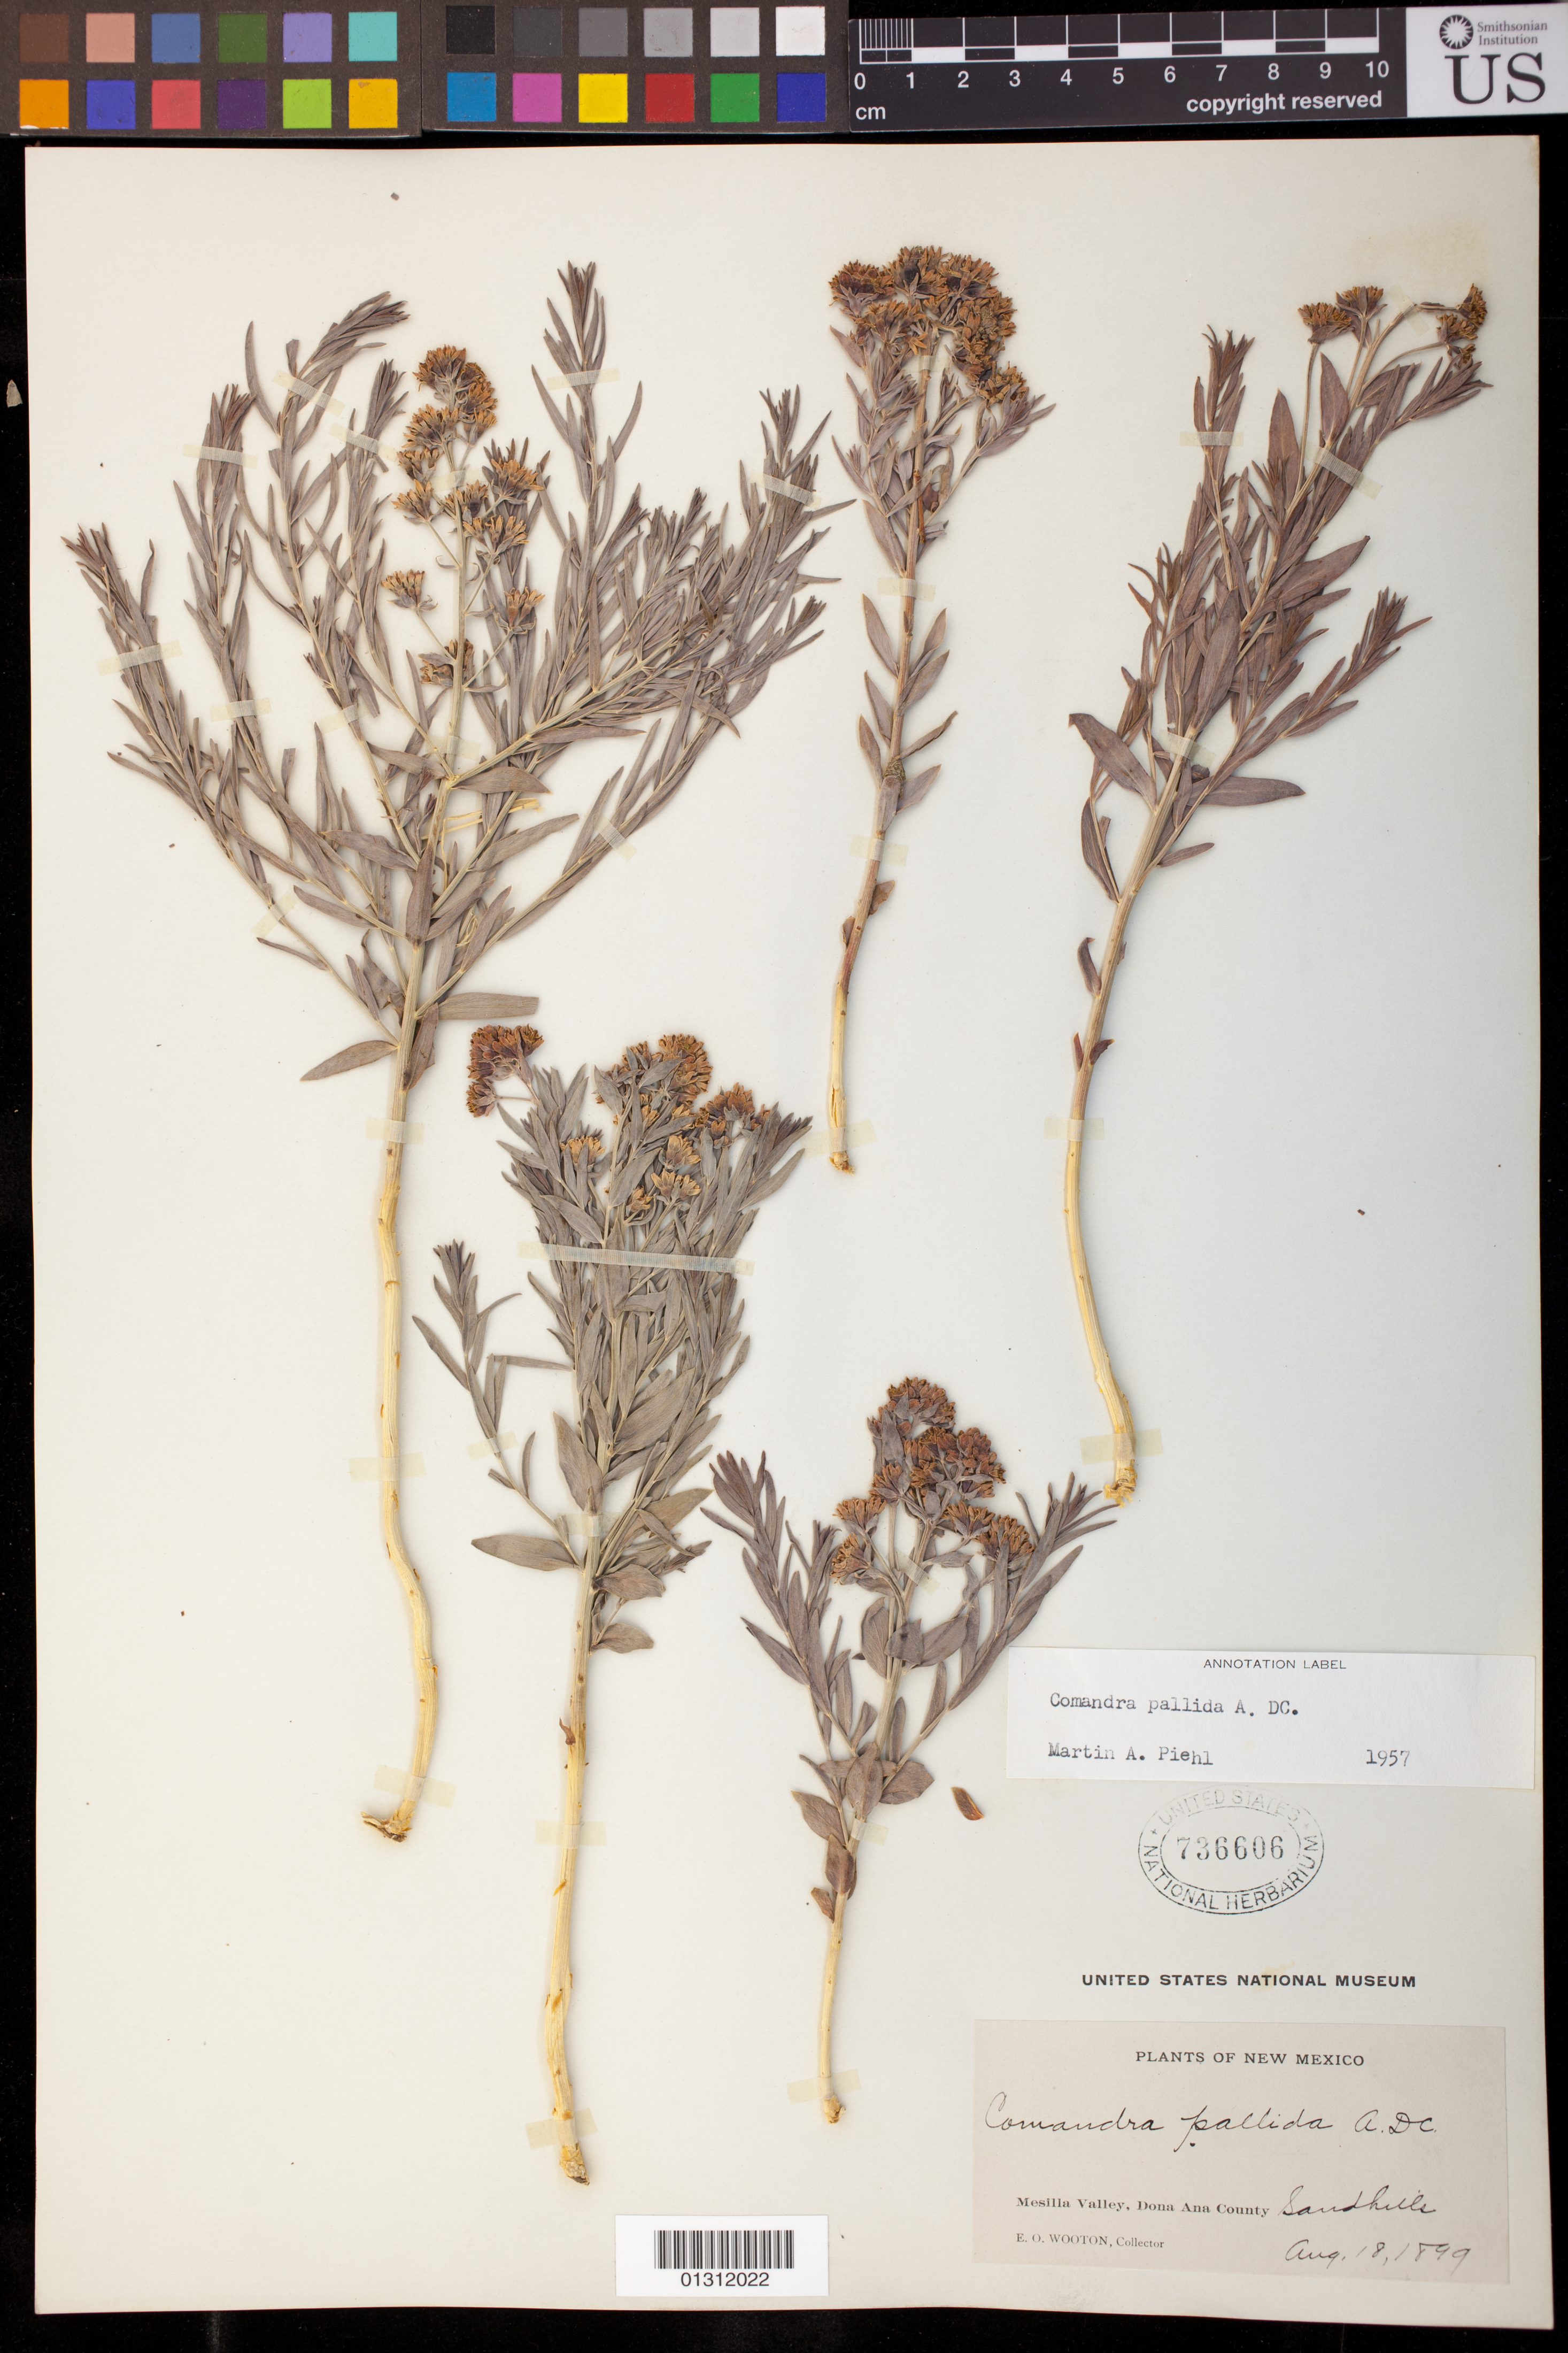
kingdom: Plantae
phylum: Tracheophyta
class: Magnoliopsida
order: Santalales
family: Comandraceae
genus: Comandra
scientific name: Comandra pallida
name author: A. DC.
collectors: E. O. Wooton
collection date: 1899-08-18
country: United States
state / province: New Mexico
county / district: Doña Ana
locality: Mesilla Valley, Sandhills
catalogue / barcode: US 736606